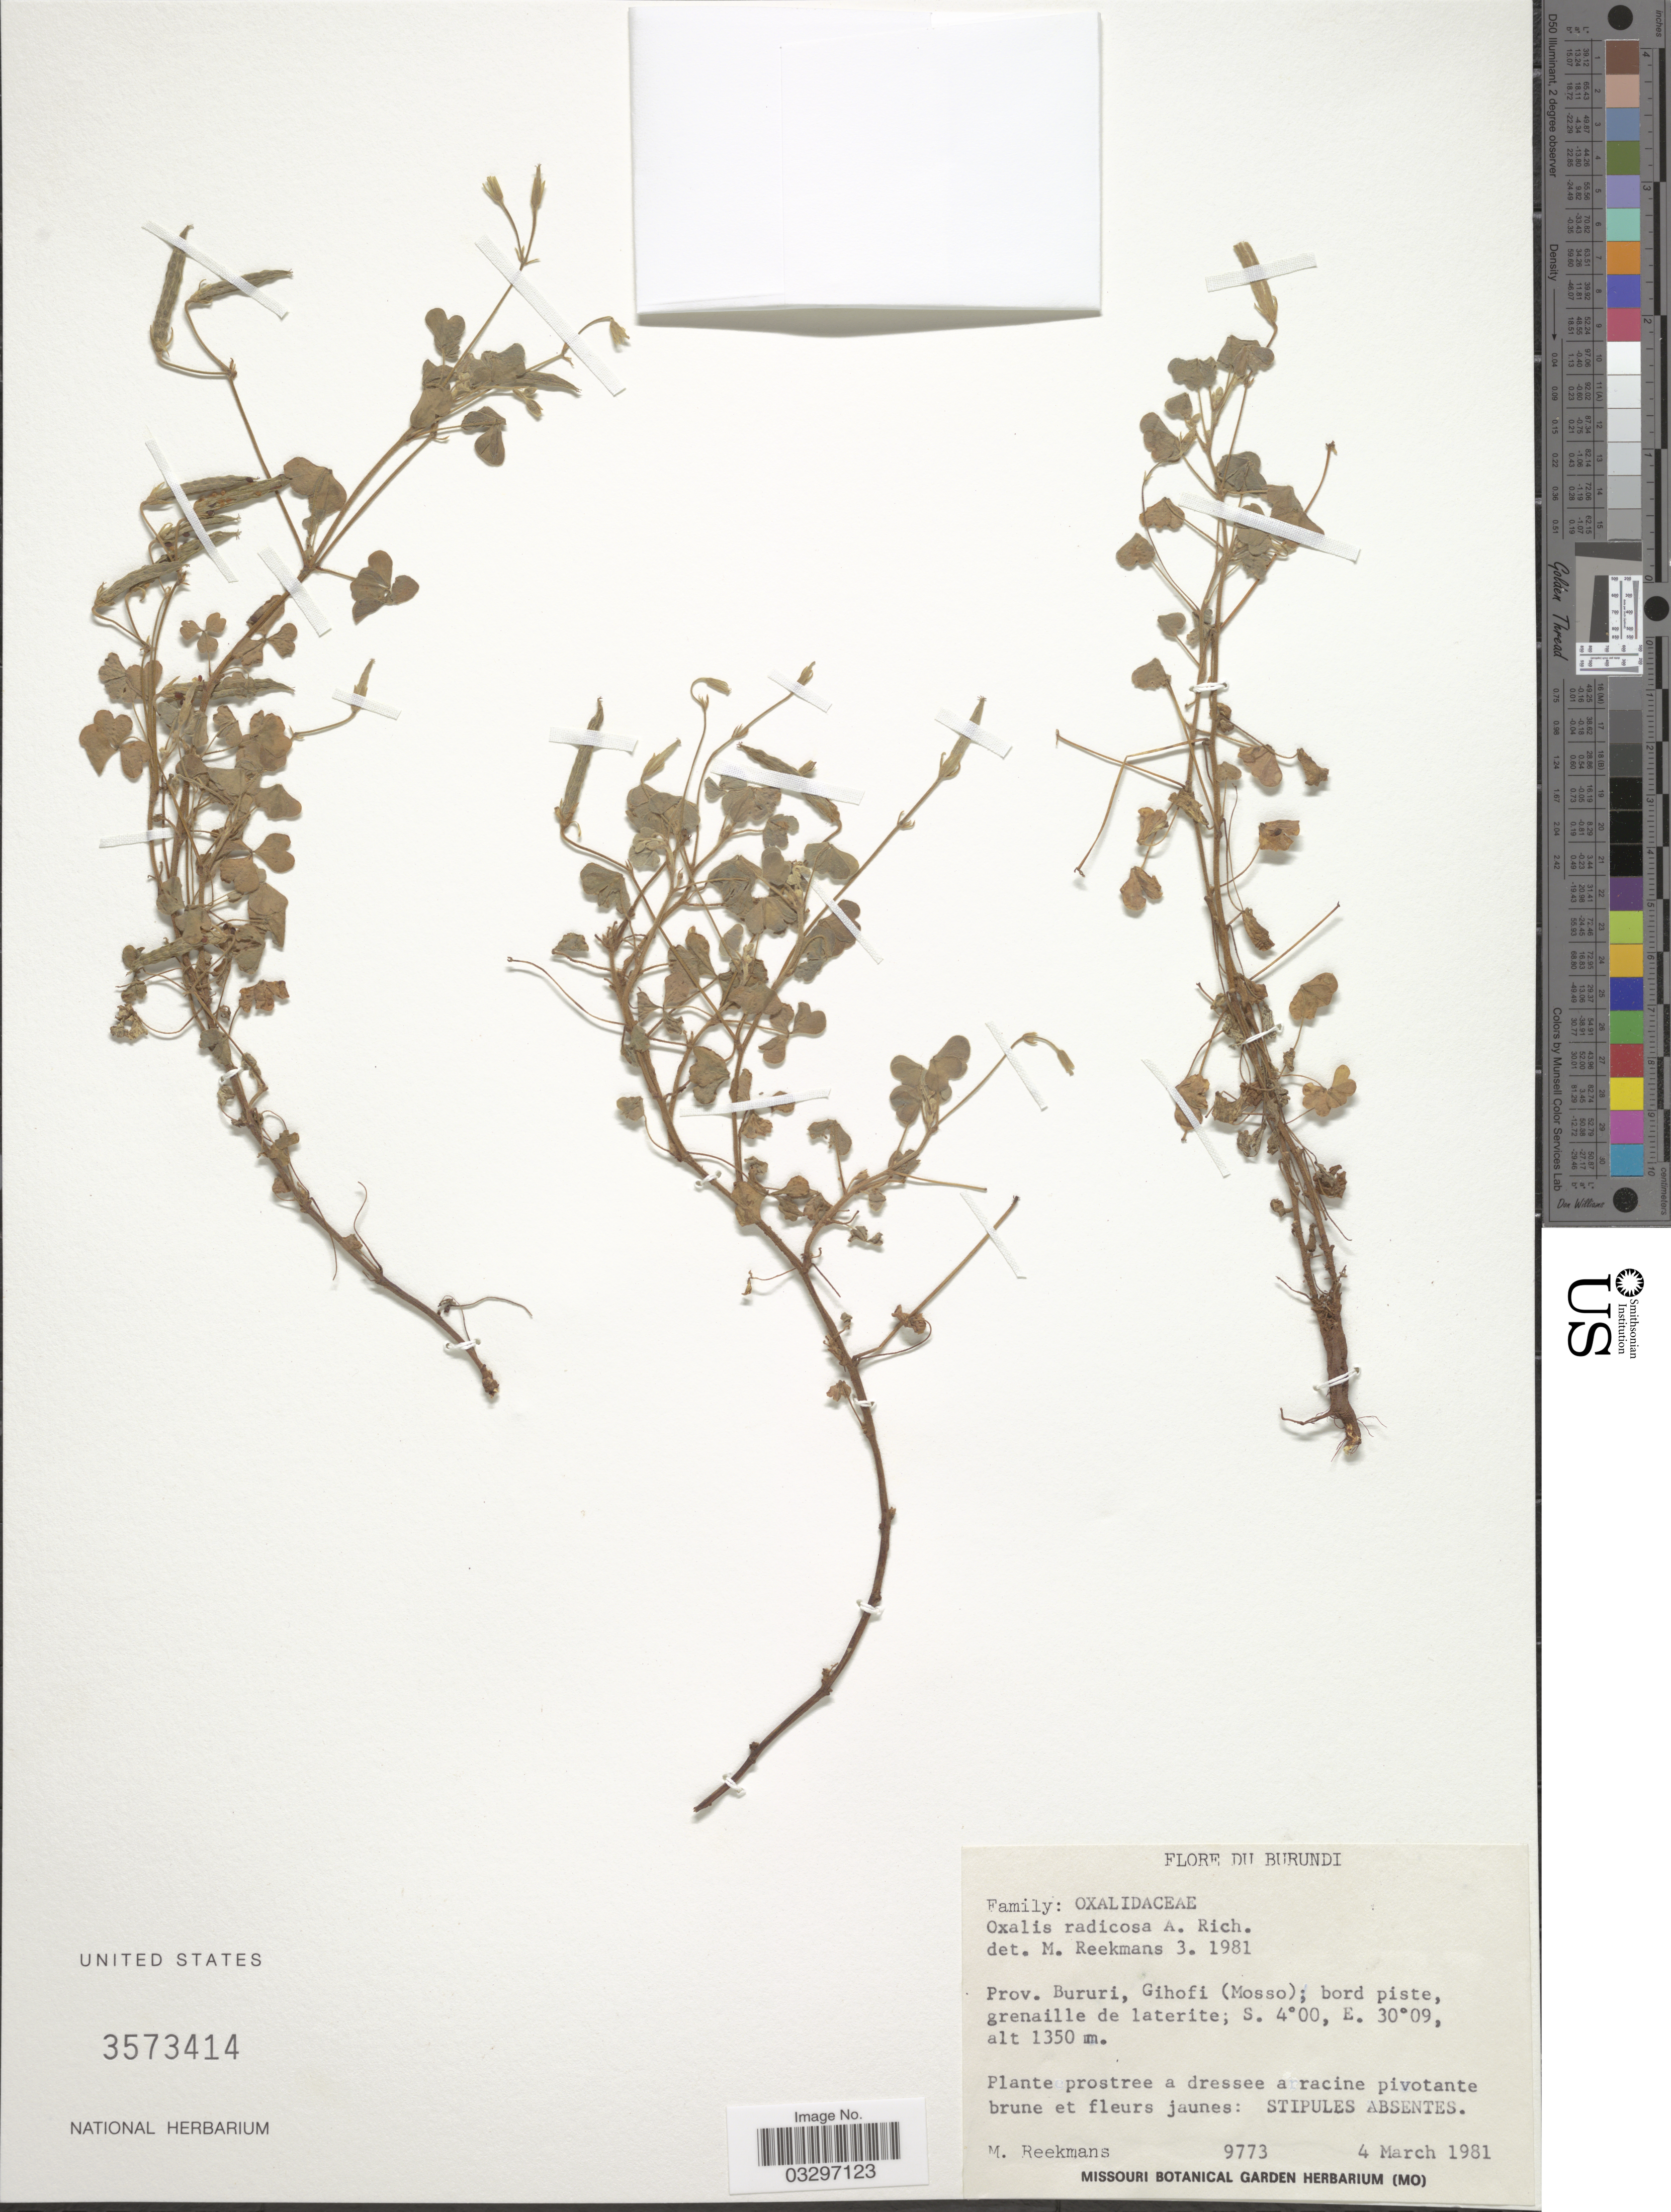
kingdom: Plantae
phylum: Tracheophyta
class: Magnoliopsida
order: Oxalidales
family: Oxalidaceae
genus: Oxalis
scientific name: Oxalis radicosa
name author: A. Rich.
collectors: M. Reekmans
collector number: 9773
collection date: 1981-03-04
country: Burundi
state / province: Bururi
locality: Gihofi (Mosso).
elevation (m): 1350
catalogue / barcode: US 3573414